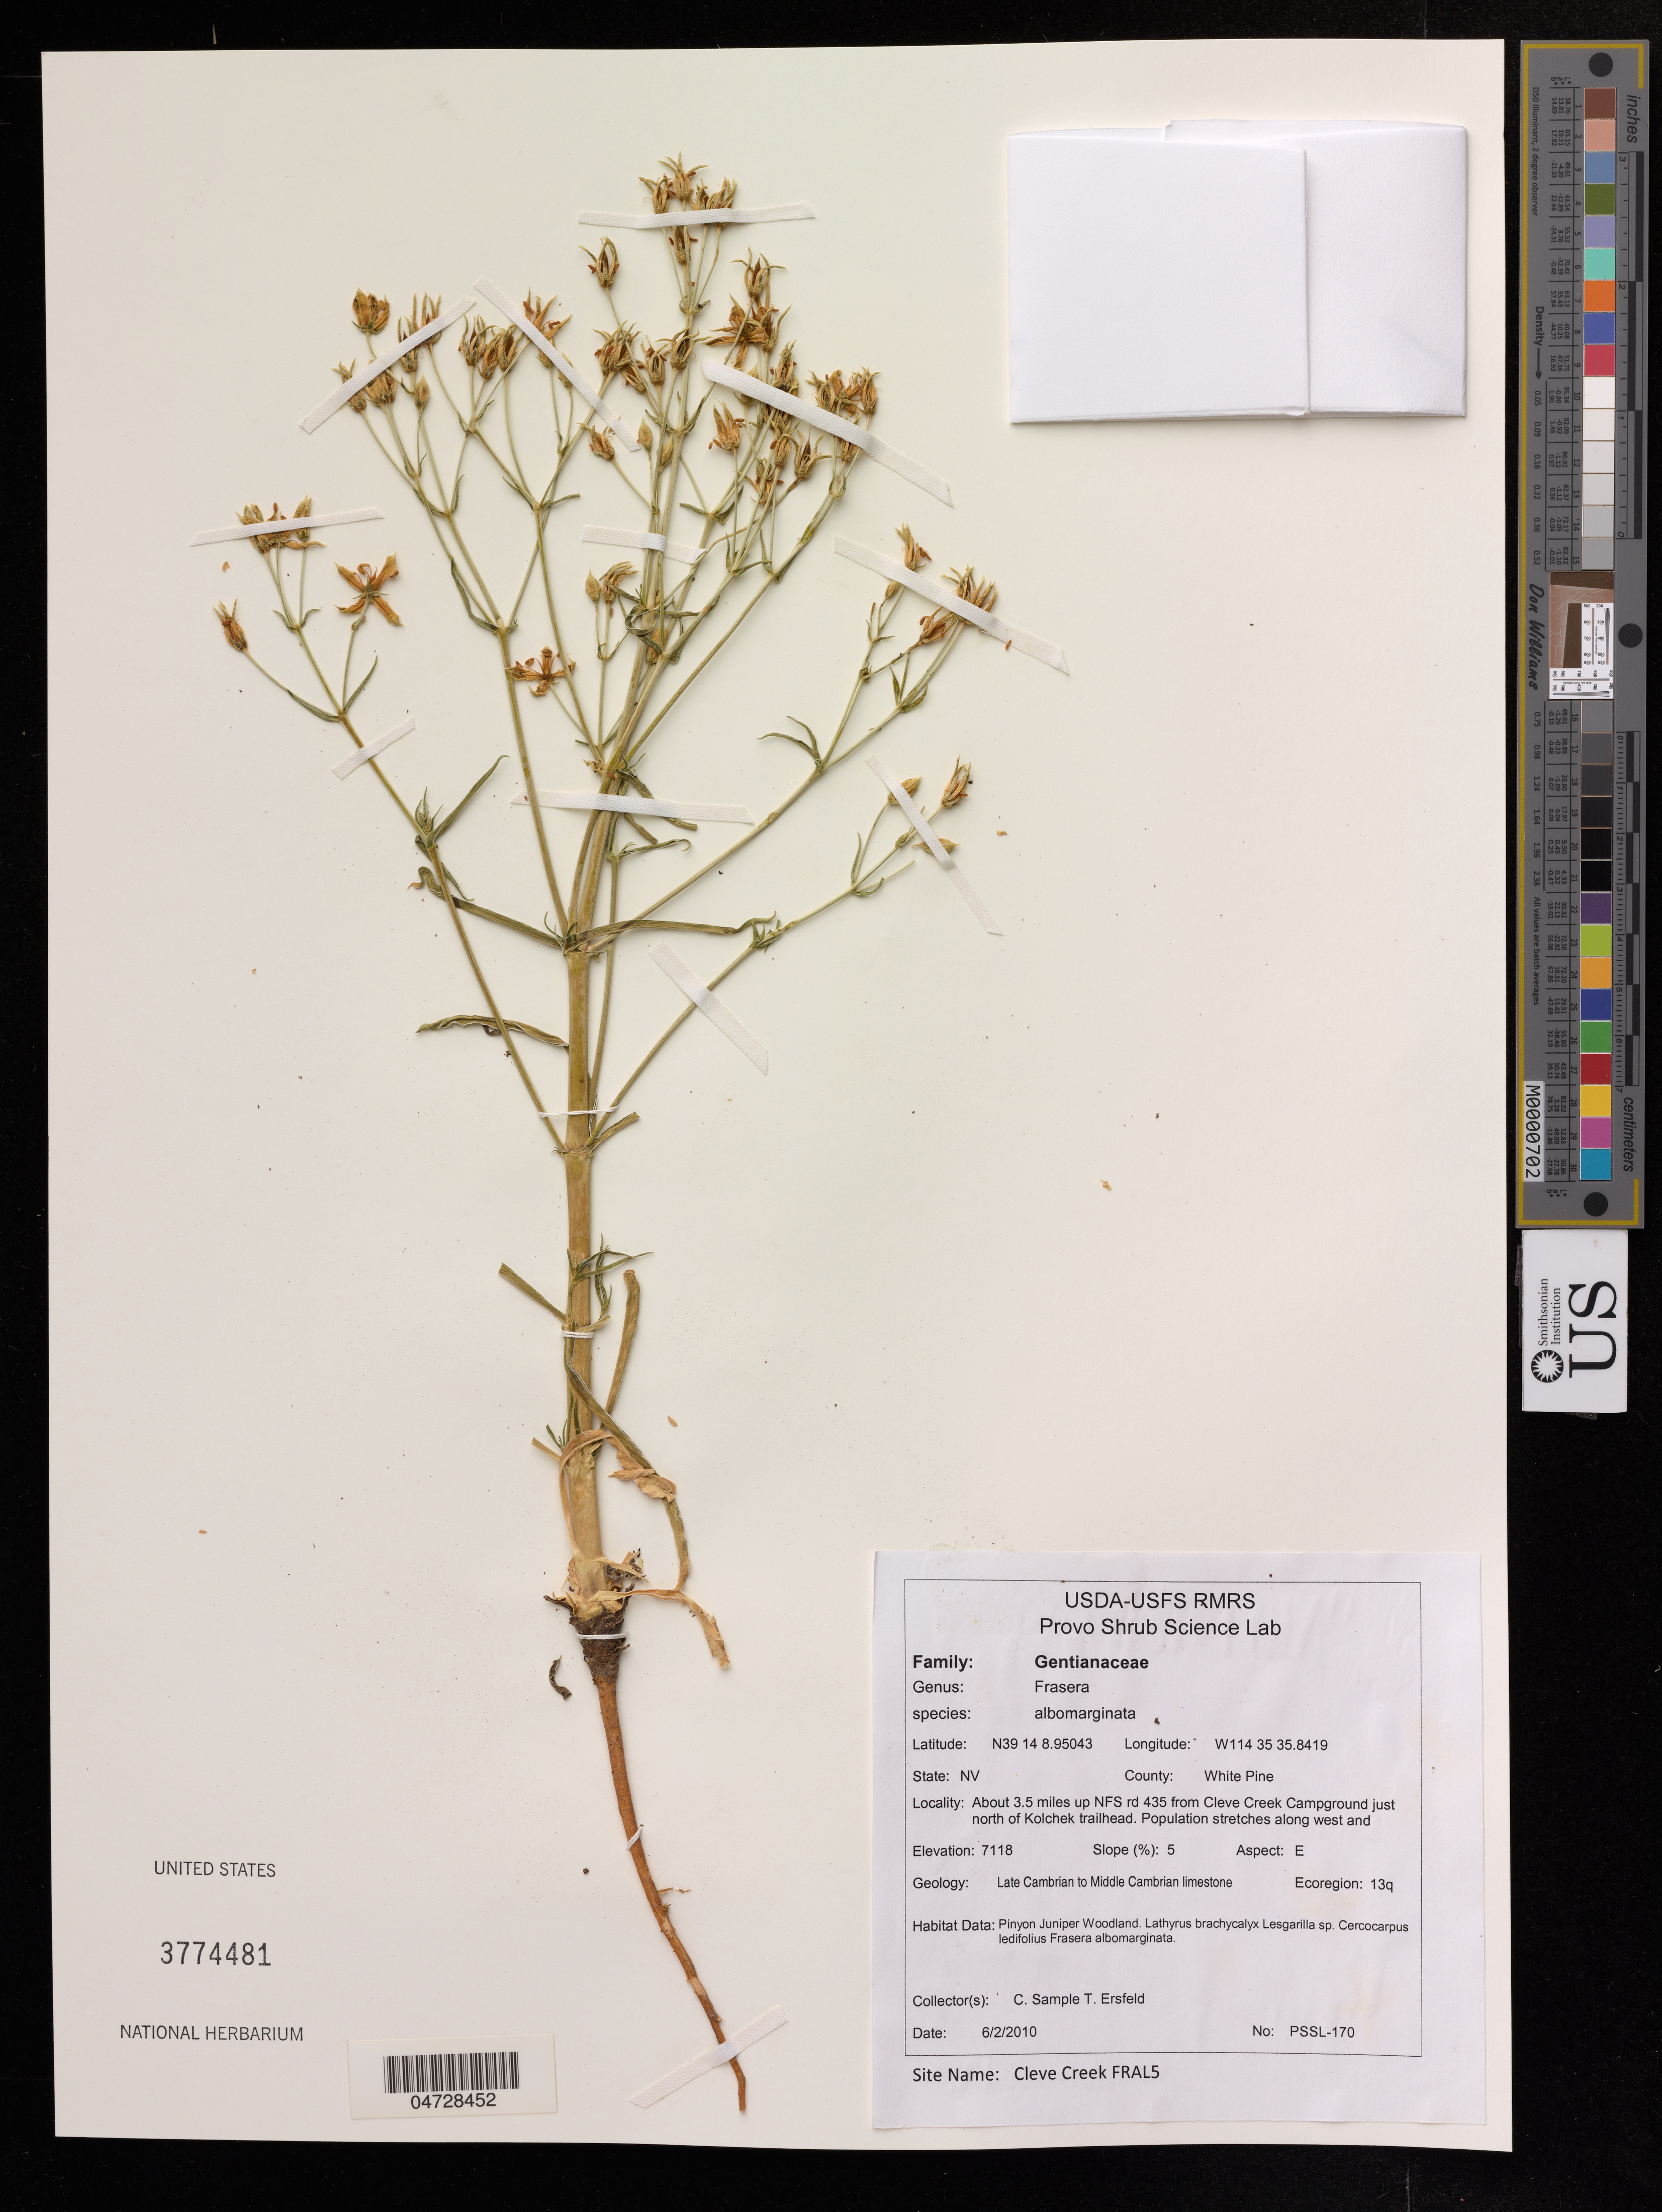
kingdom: Plantae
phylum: Tracheophyta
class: Magnoliopsida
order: Gentianales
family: Gentianaceae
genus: Frasera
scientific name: Frasera albomarginata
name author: S. Watson in C. King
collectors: C. Sample & T. Ersfeld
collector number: PSSL-170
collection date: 2010-06-02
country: United States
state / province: Nevada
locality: County: White Pine. About 3.5 miles up NFS rd 435 from Cleve Creek Campground just north of Kolchek trailhead.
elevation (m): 2170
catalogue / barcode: US 3774481